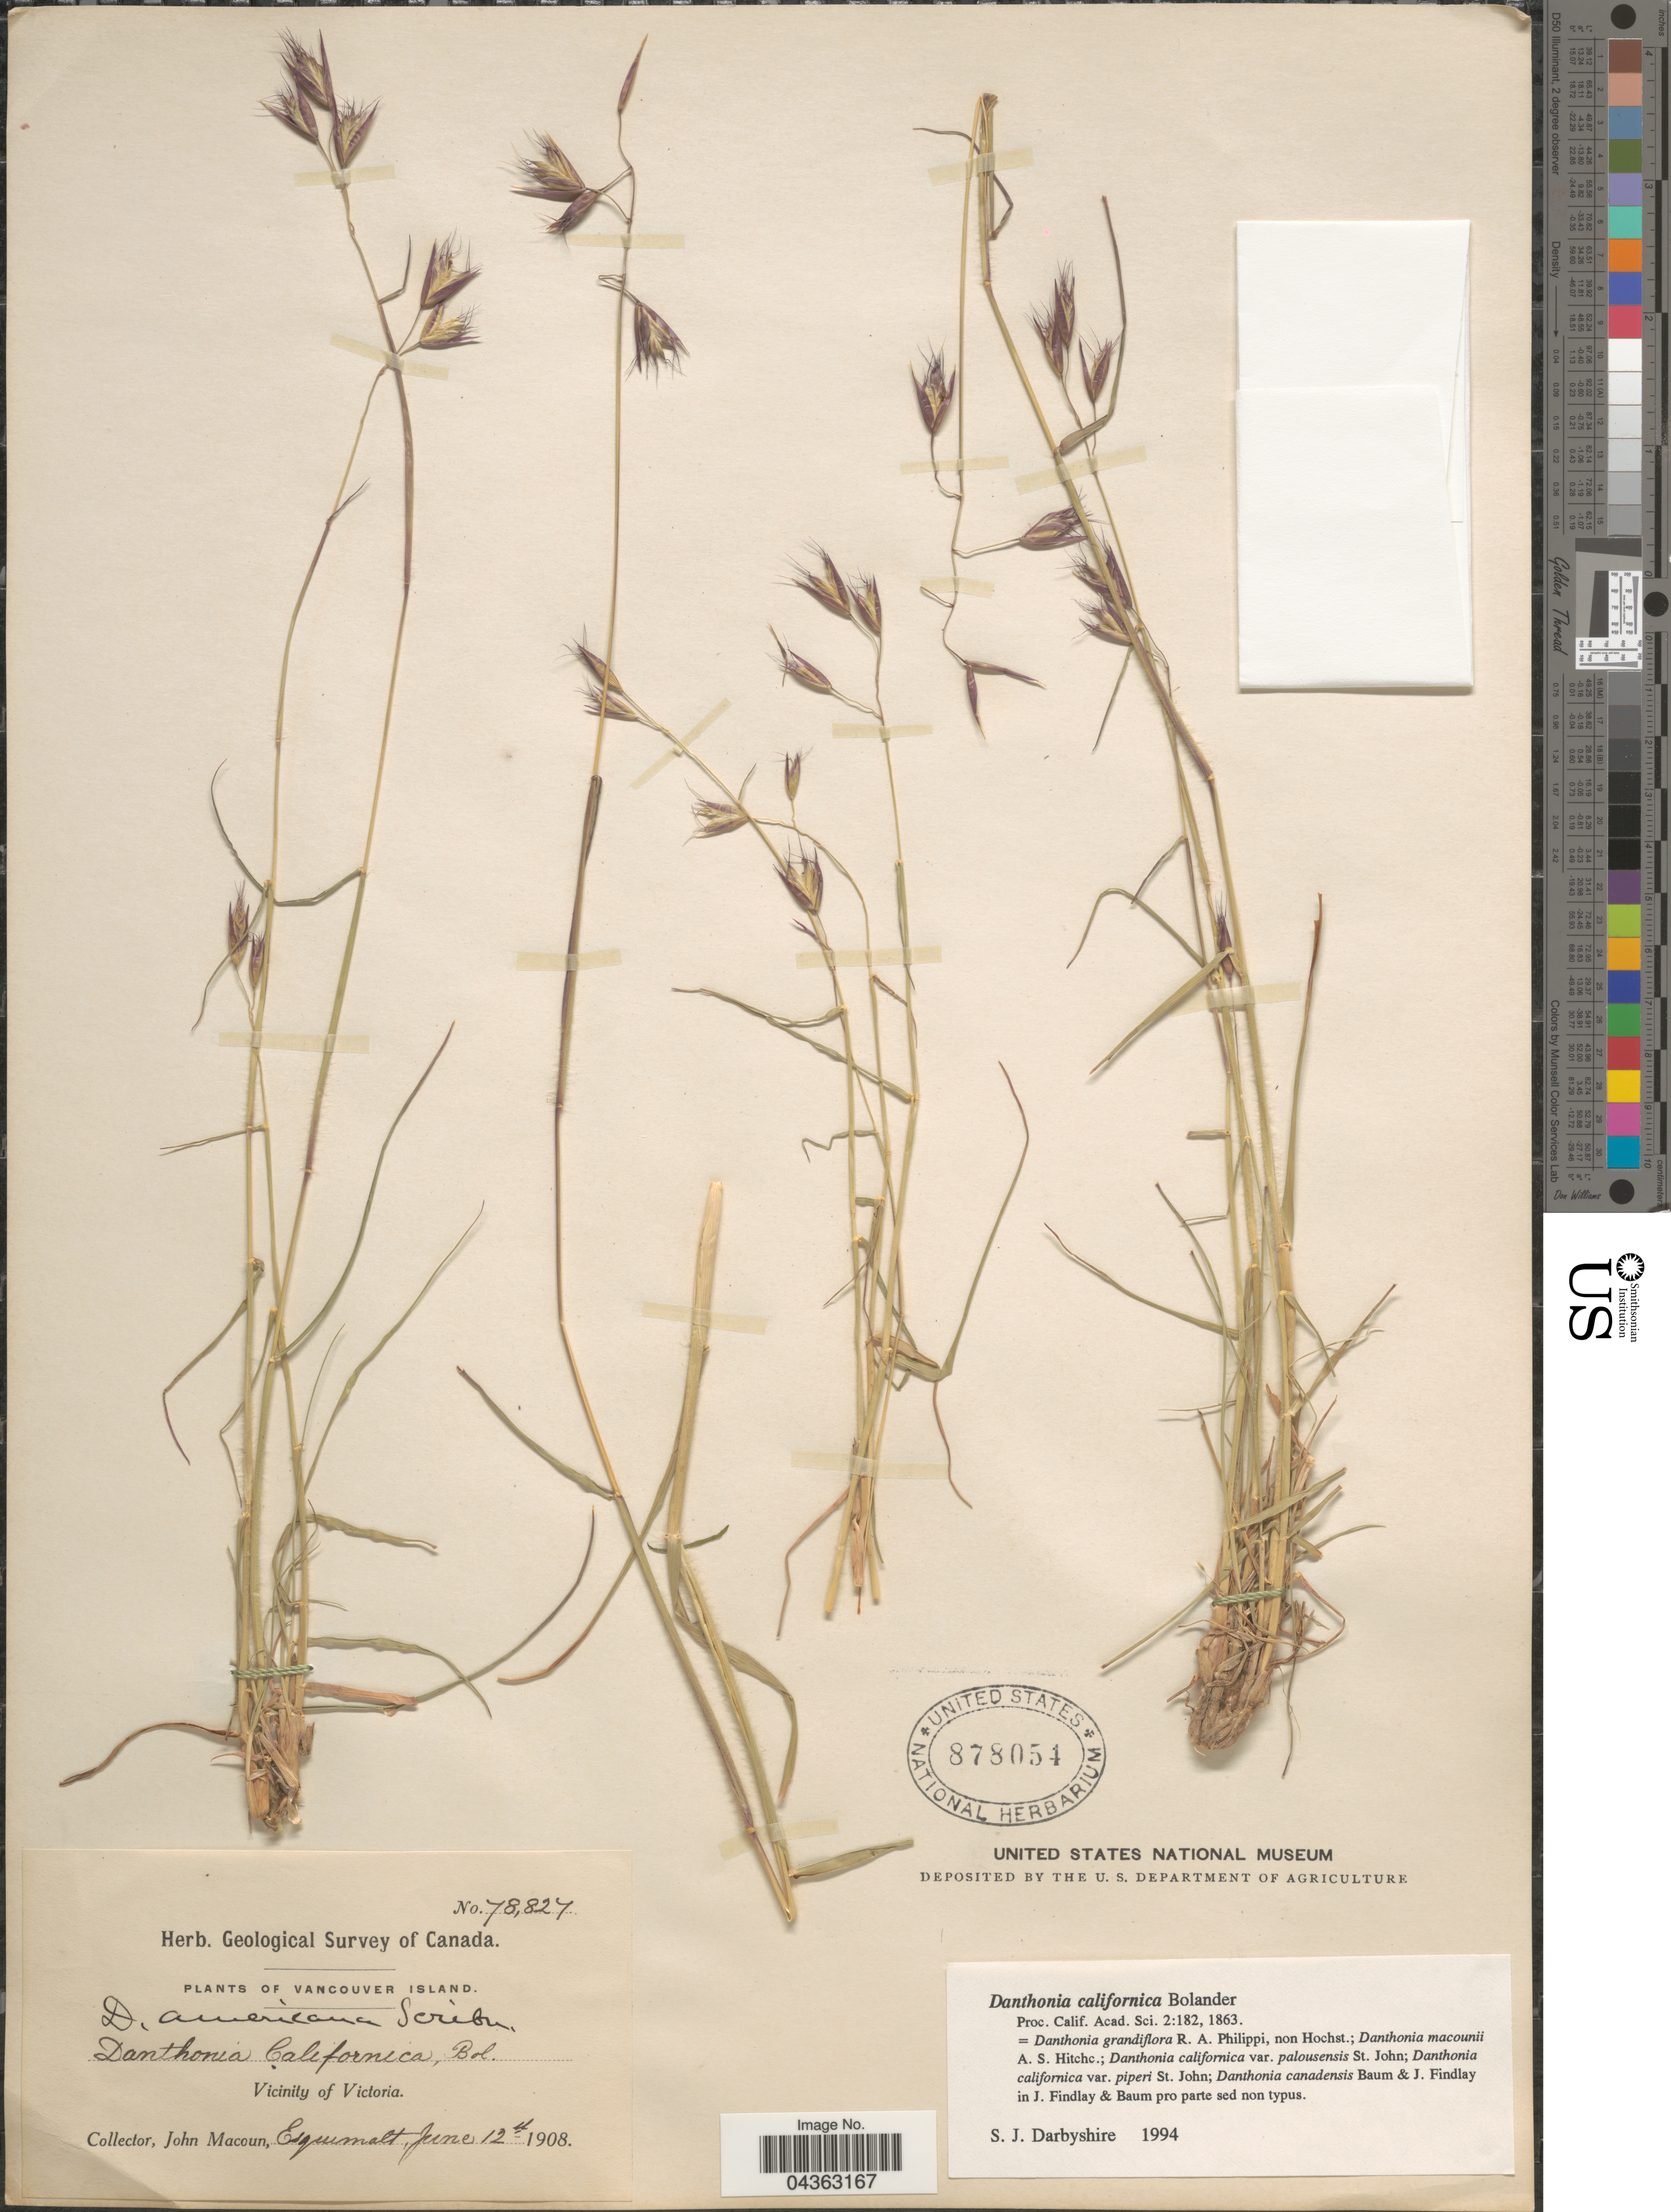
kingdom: Plantae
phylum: Tracheophyta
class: Liliopsida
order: Poales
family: Poaceae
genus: Danthonia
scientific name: Danthonia californica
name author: Bol.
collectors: J. Macoun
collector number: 78827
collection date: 1908-06-12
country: Canada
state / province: British Columbia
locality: Geological Survey of Canada. Vancouver Island. Vicinity of Victoria. Esquimalt [unsure placement]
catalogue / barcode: US 878054